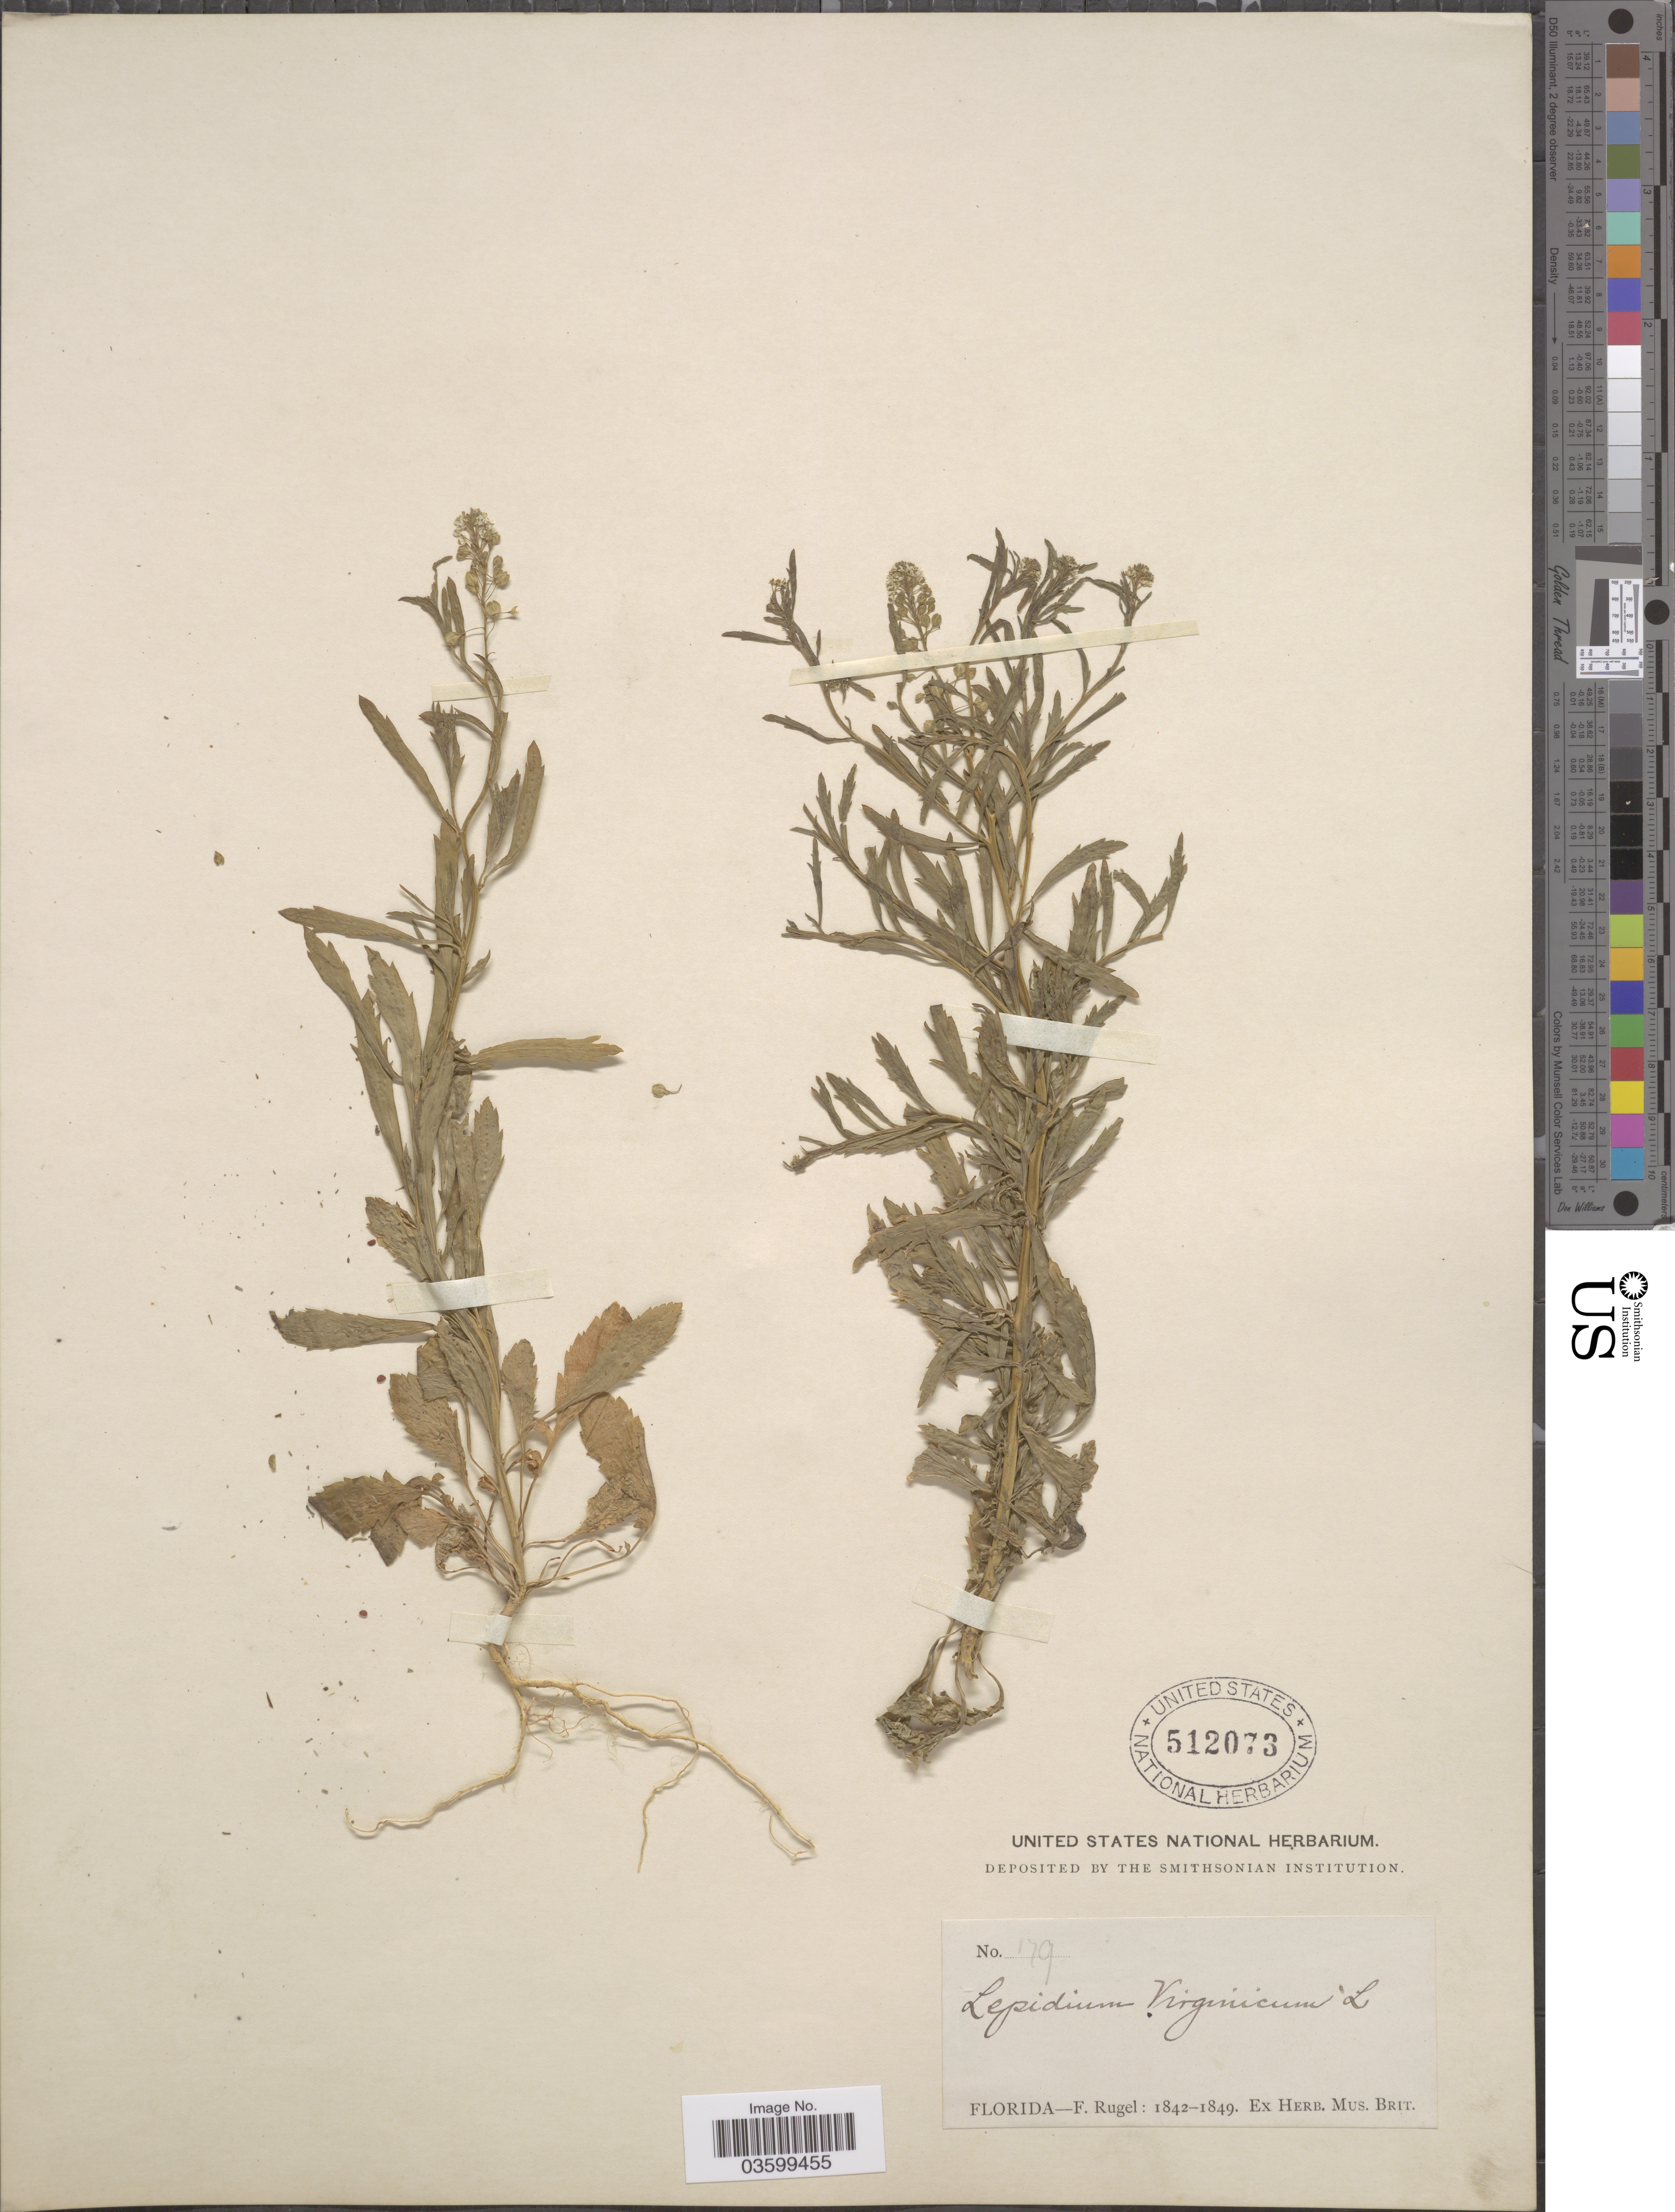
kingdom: Plantae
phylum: Tracheophyta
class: Magnoliopsida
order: Brassicales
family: Brassicaceae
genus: Lepidium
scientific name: Lepidium virginicum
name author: L.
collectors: F. Rugel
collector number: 179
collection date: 1842/1849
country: United States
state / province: Florida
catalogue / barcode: US 512073